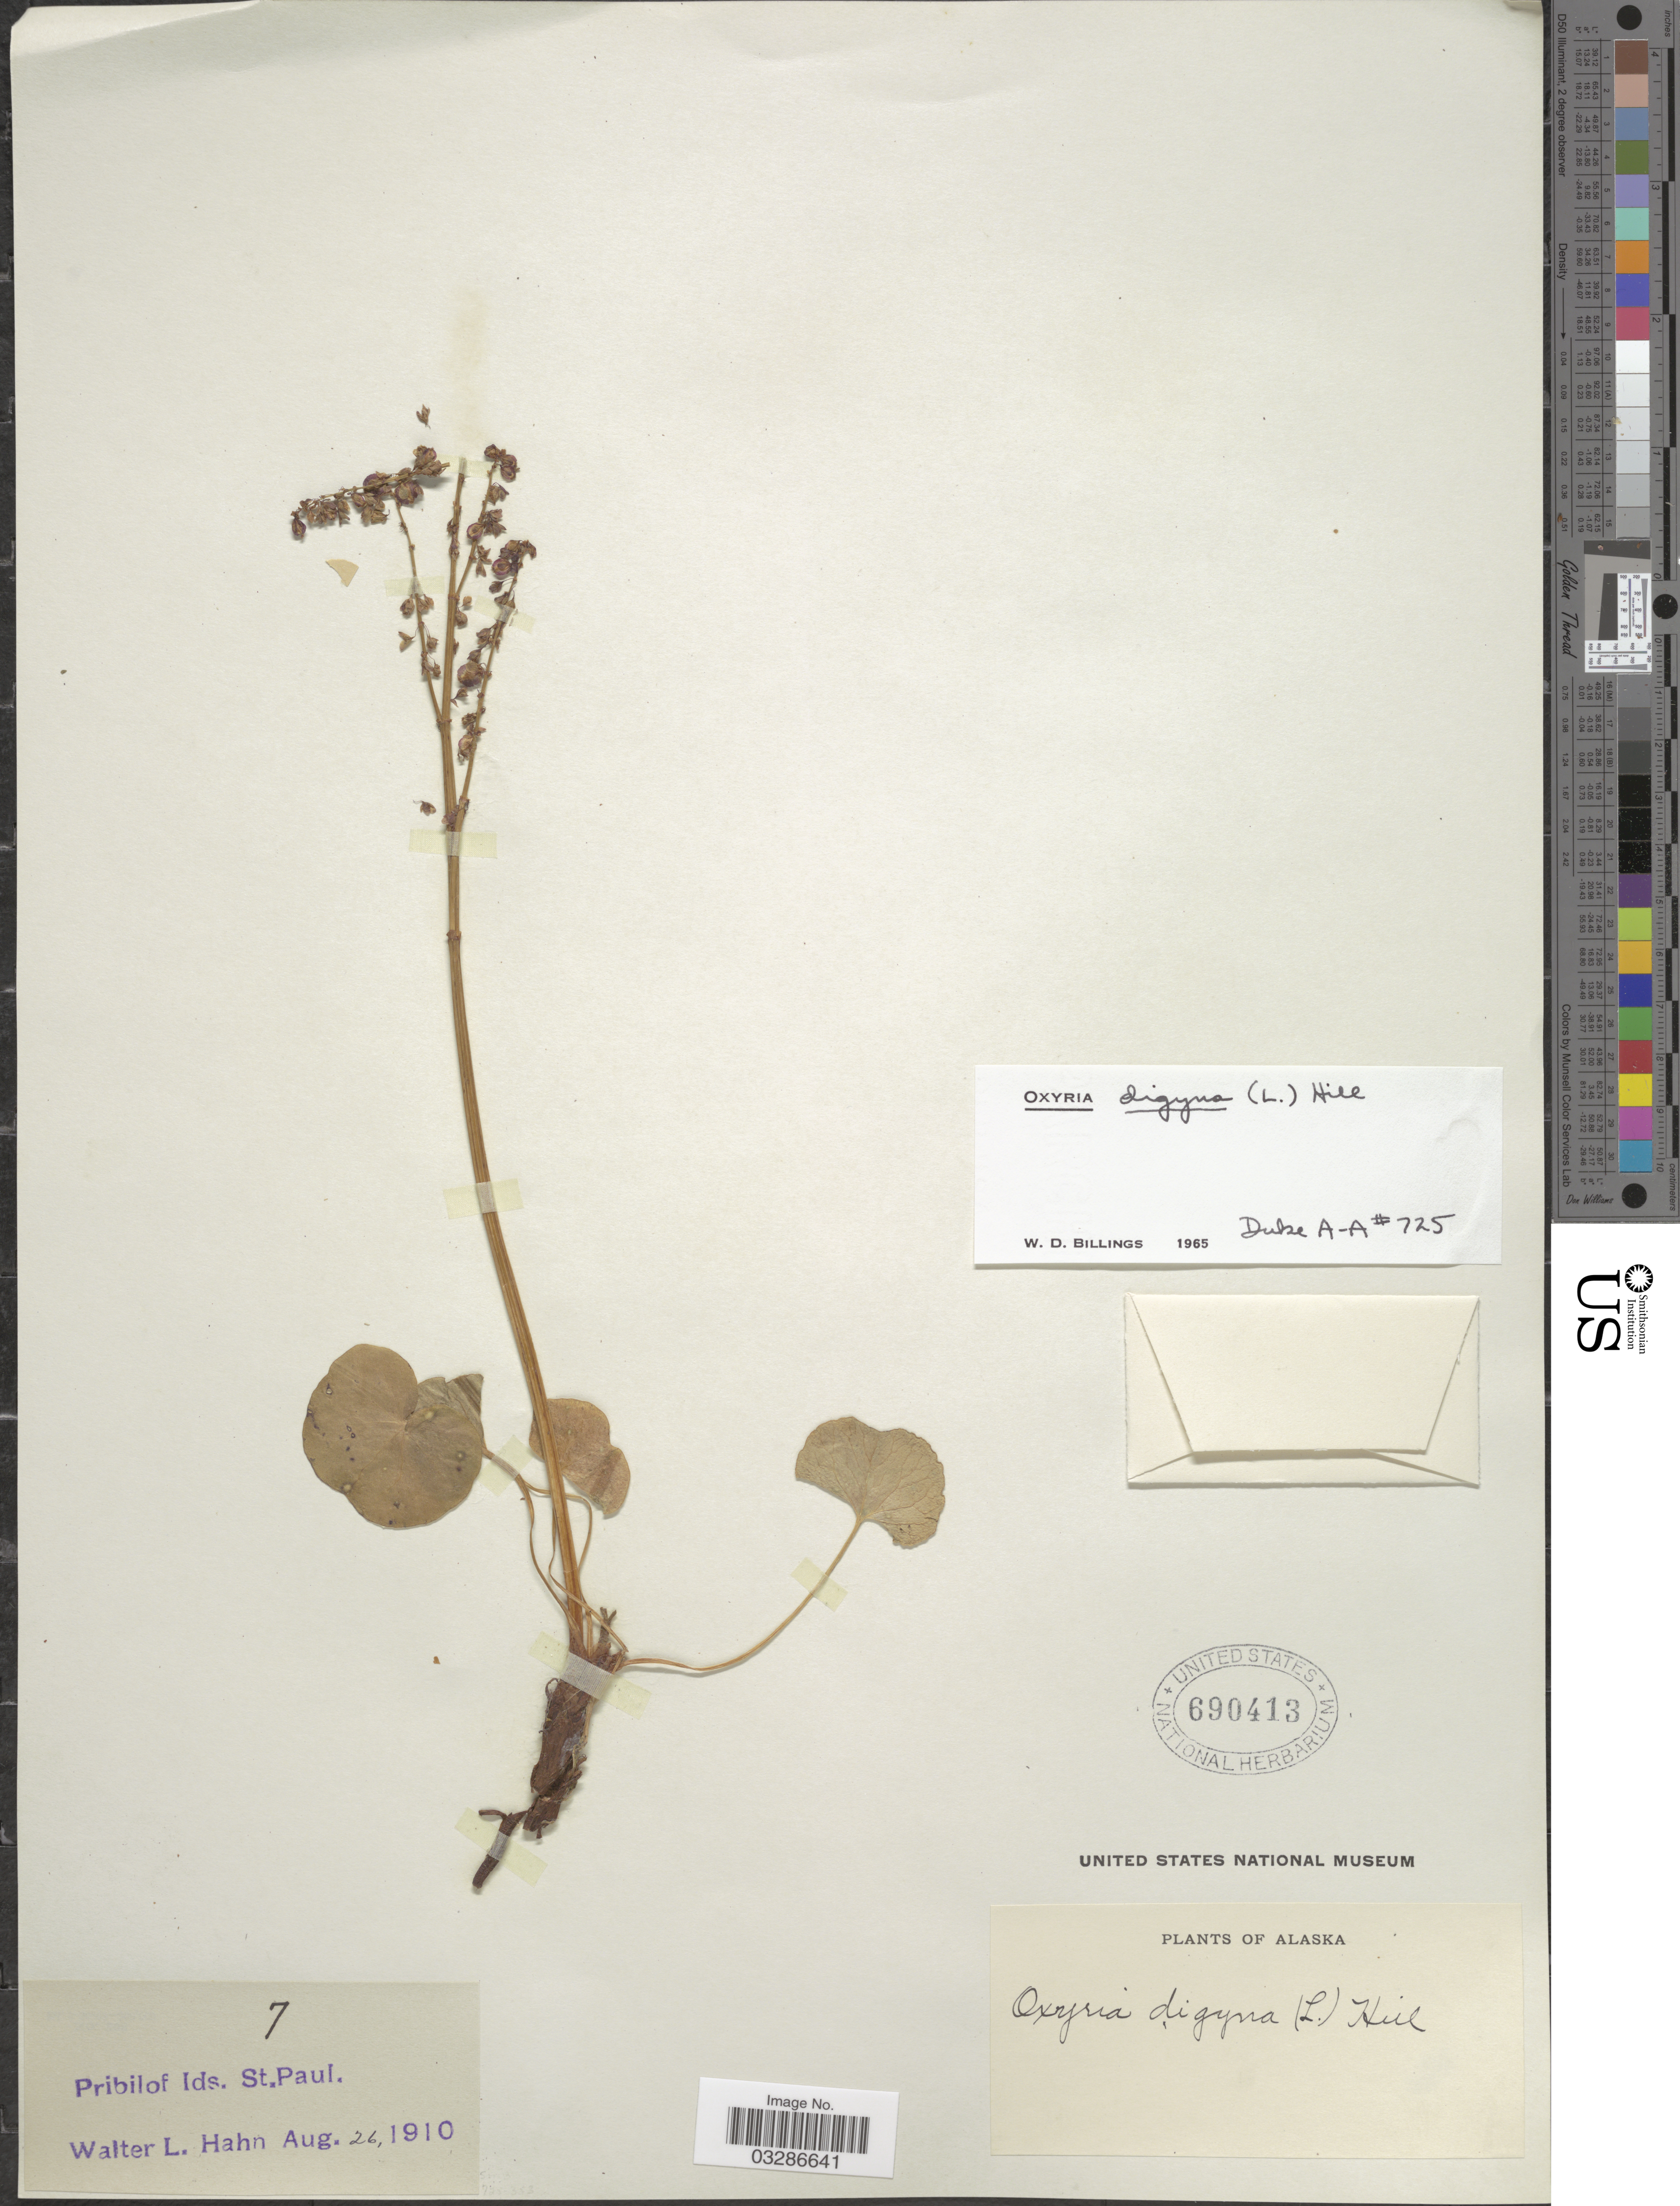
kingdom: Plantae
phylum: Tracheophyta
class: Magnoliopsida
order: Caryophyllales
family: Polygonaceae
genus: Oxyria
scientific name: Oxyria digyna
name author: (L.) Hill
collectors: W. L. Hahn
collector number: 7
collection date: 1910-08-26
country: United States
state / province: Alaska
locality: Pribilof Ids. St. Paul.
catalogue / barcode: US 690413